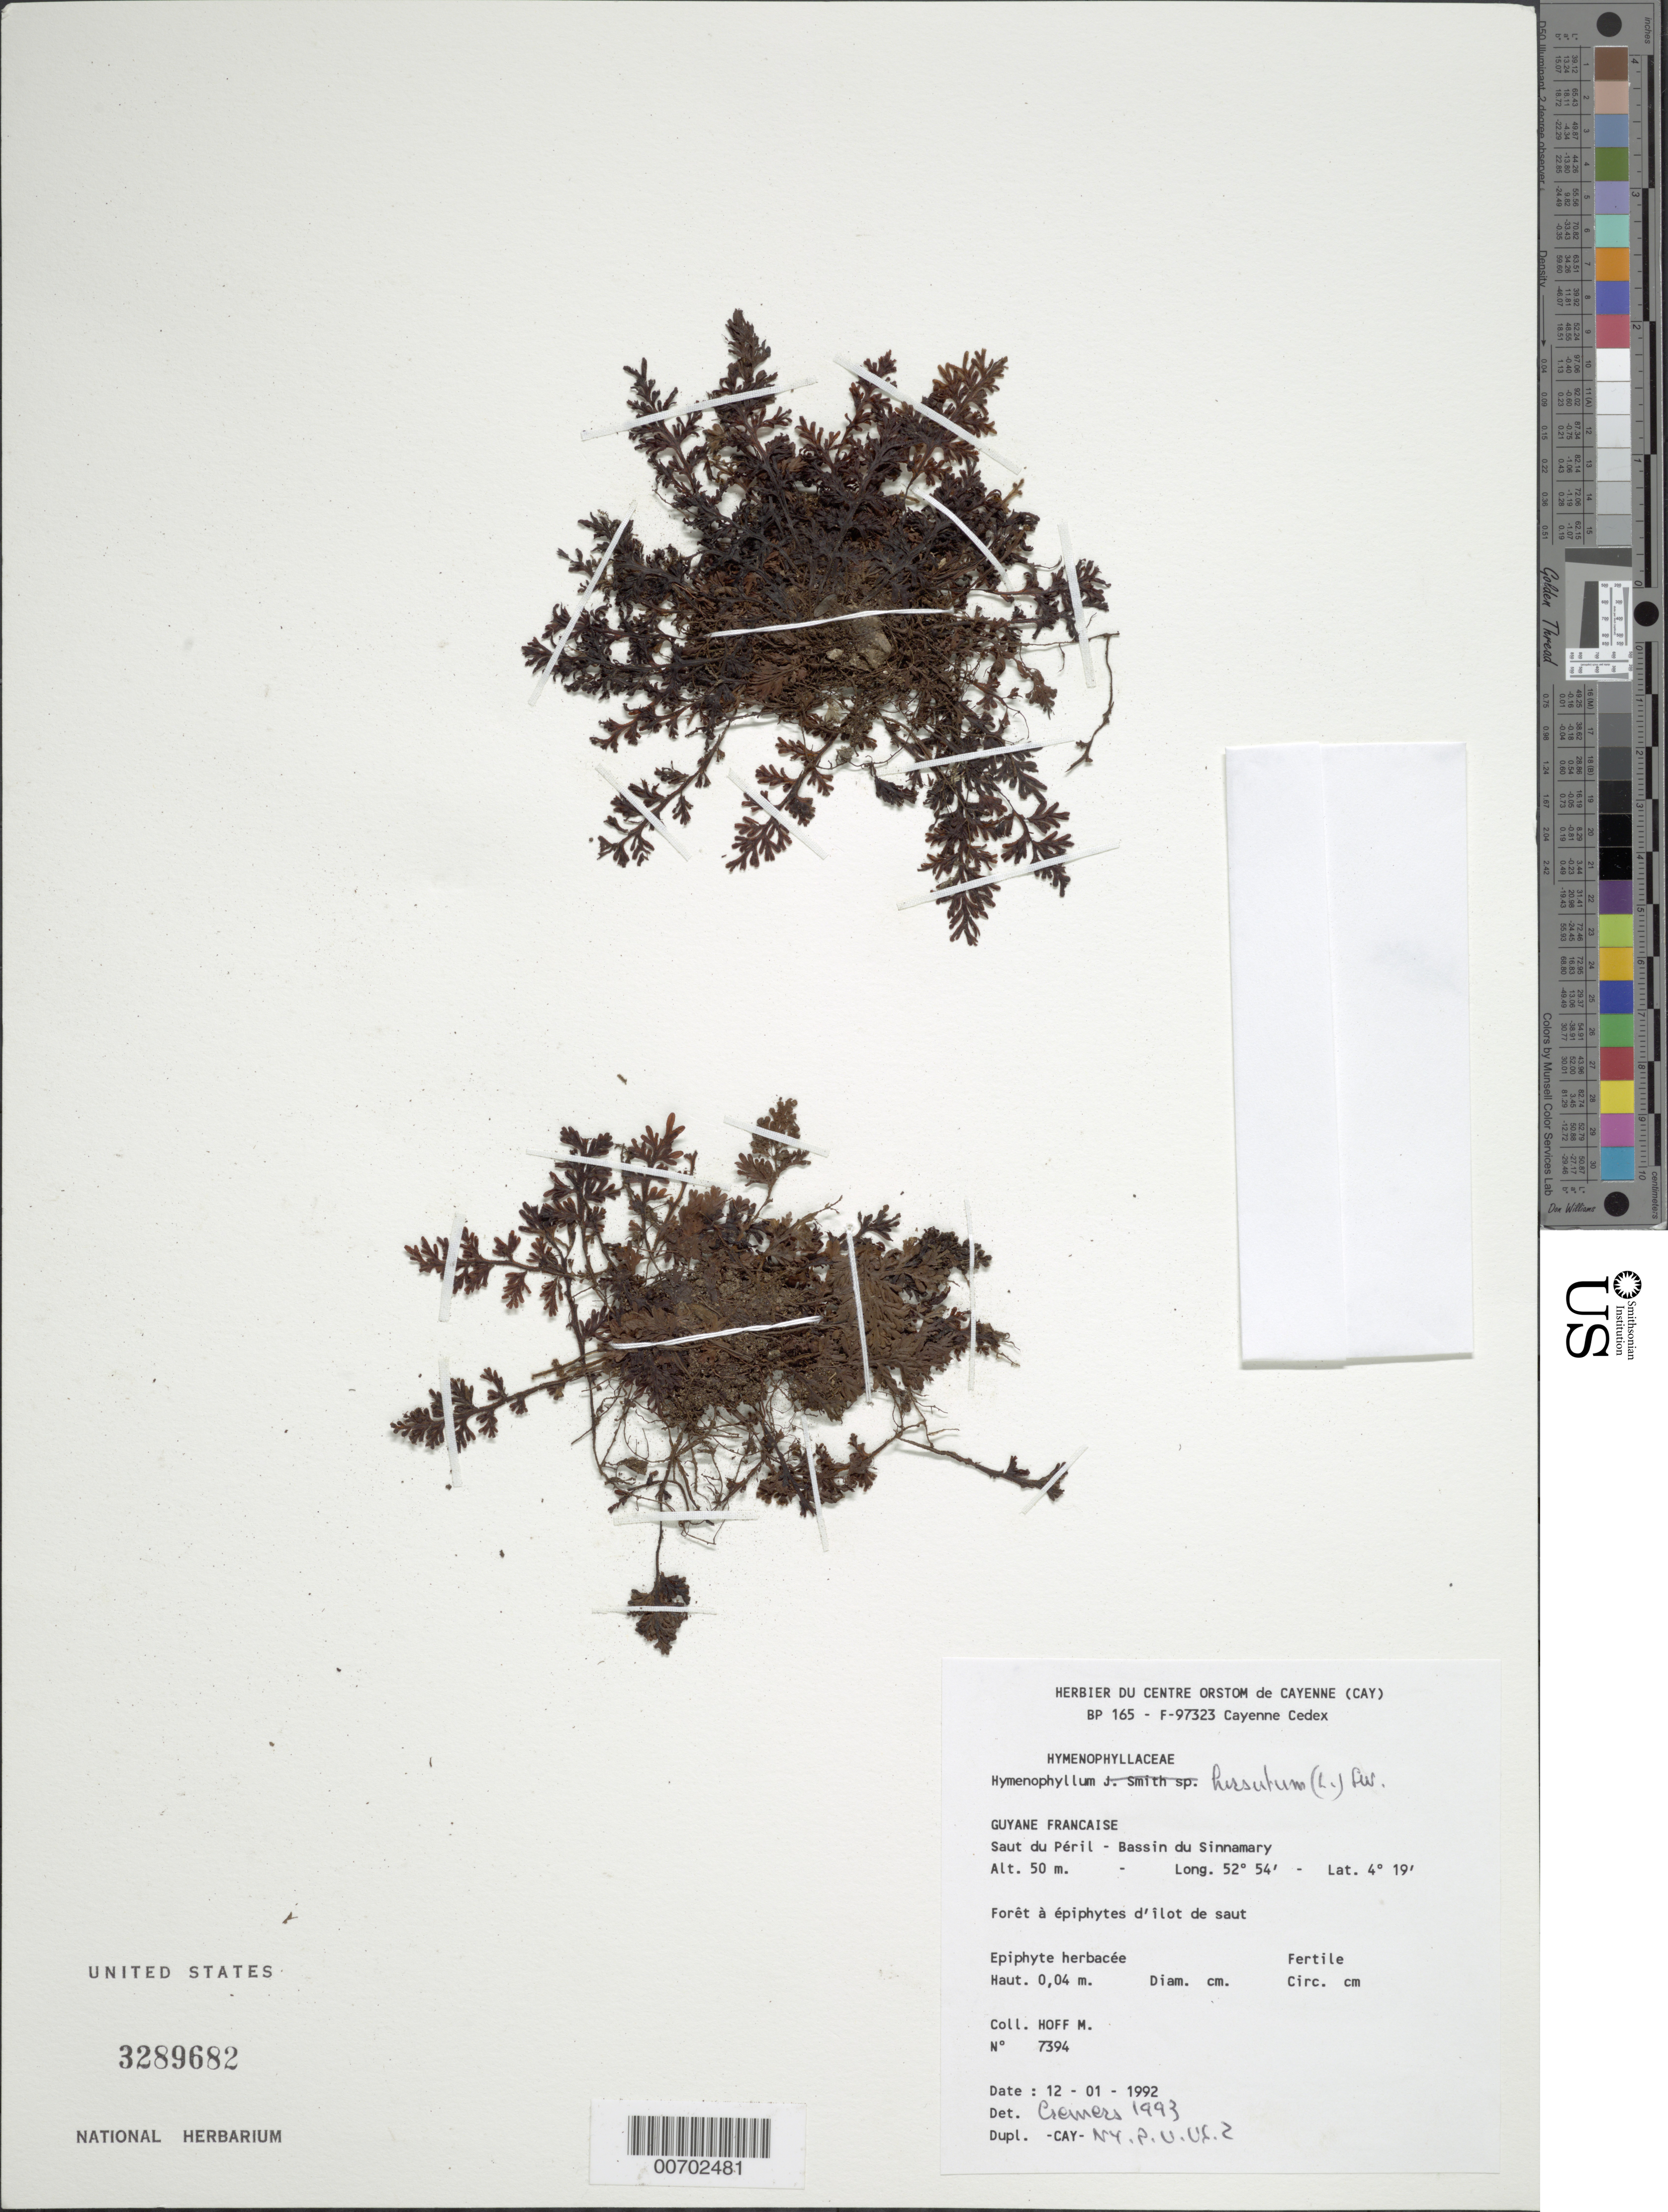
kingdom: Plantae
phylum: Tracheophyta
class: Polypodiopsida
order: Hymenophyllales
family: Hymenophyllaceae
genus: Hymenophyllum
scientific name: Hymenophyllum hirsutum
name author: (L.) Sw.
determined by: Cremers, Georges A.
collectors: M. Hoff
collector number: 7394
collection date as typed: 12-Jan-92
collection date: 1992-01-12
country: French Guiana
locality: Saut du Péril, Bassin du Sinnamary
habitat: Forêt à èpiphytes d'ilot de saut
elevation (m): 50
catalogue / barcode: US 3289682